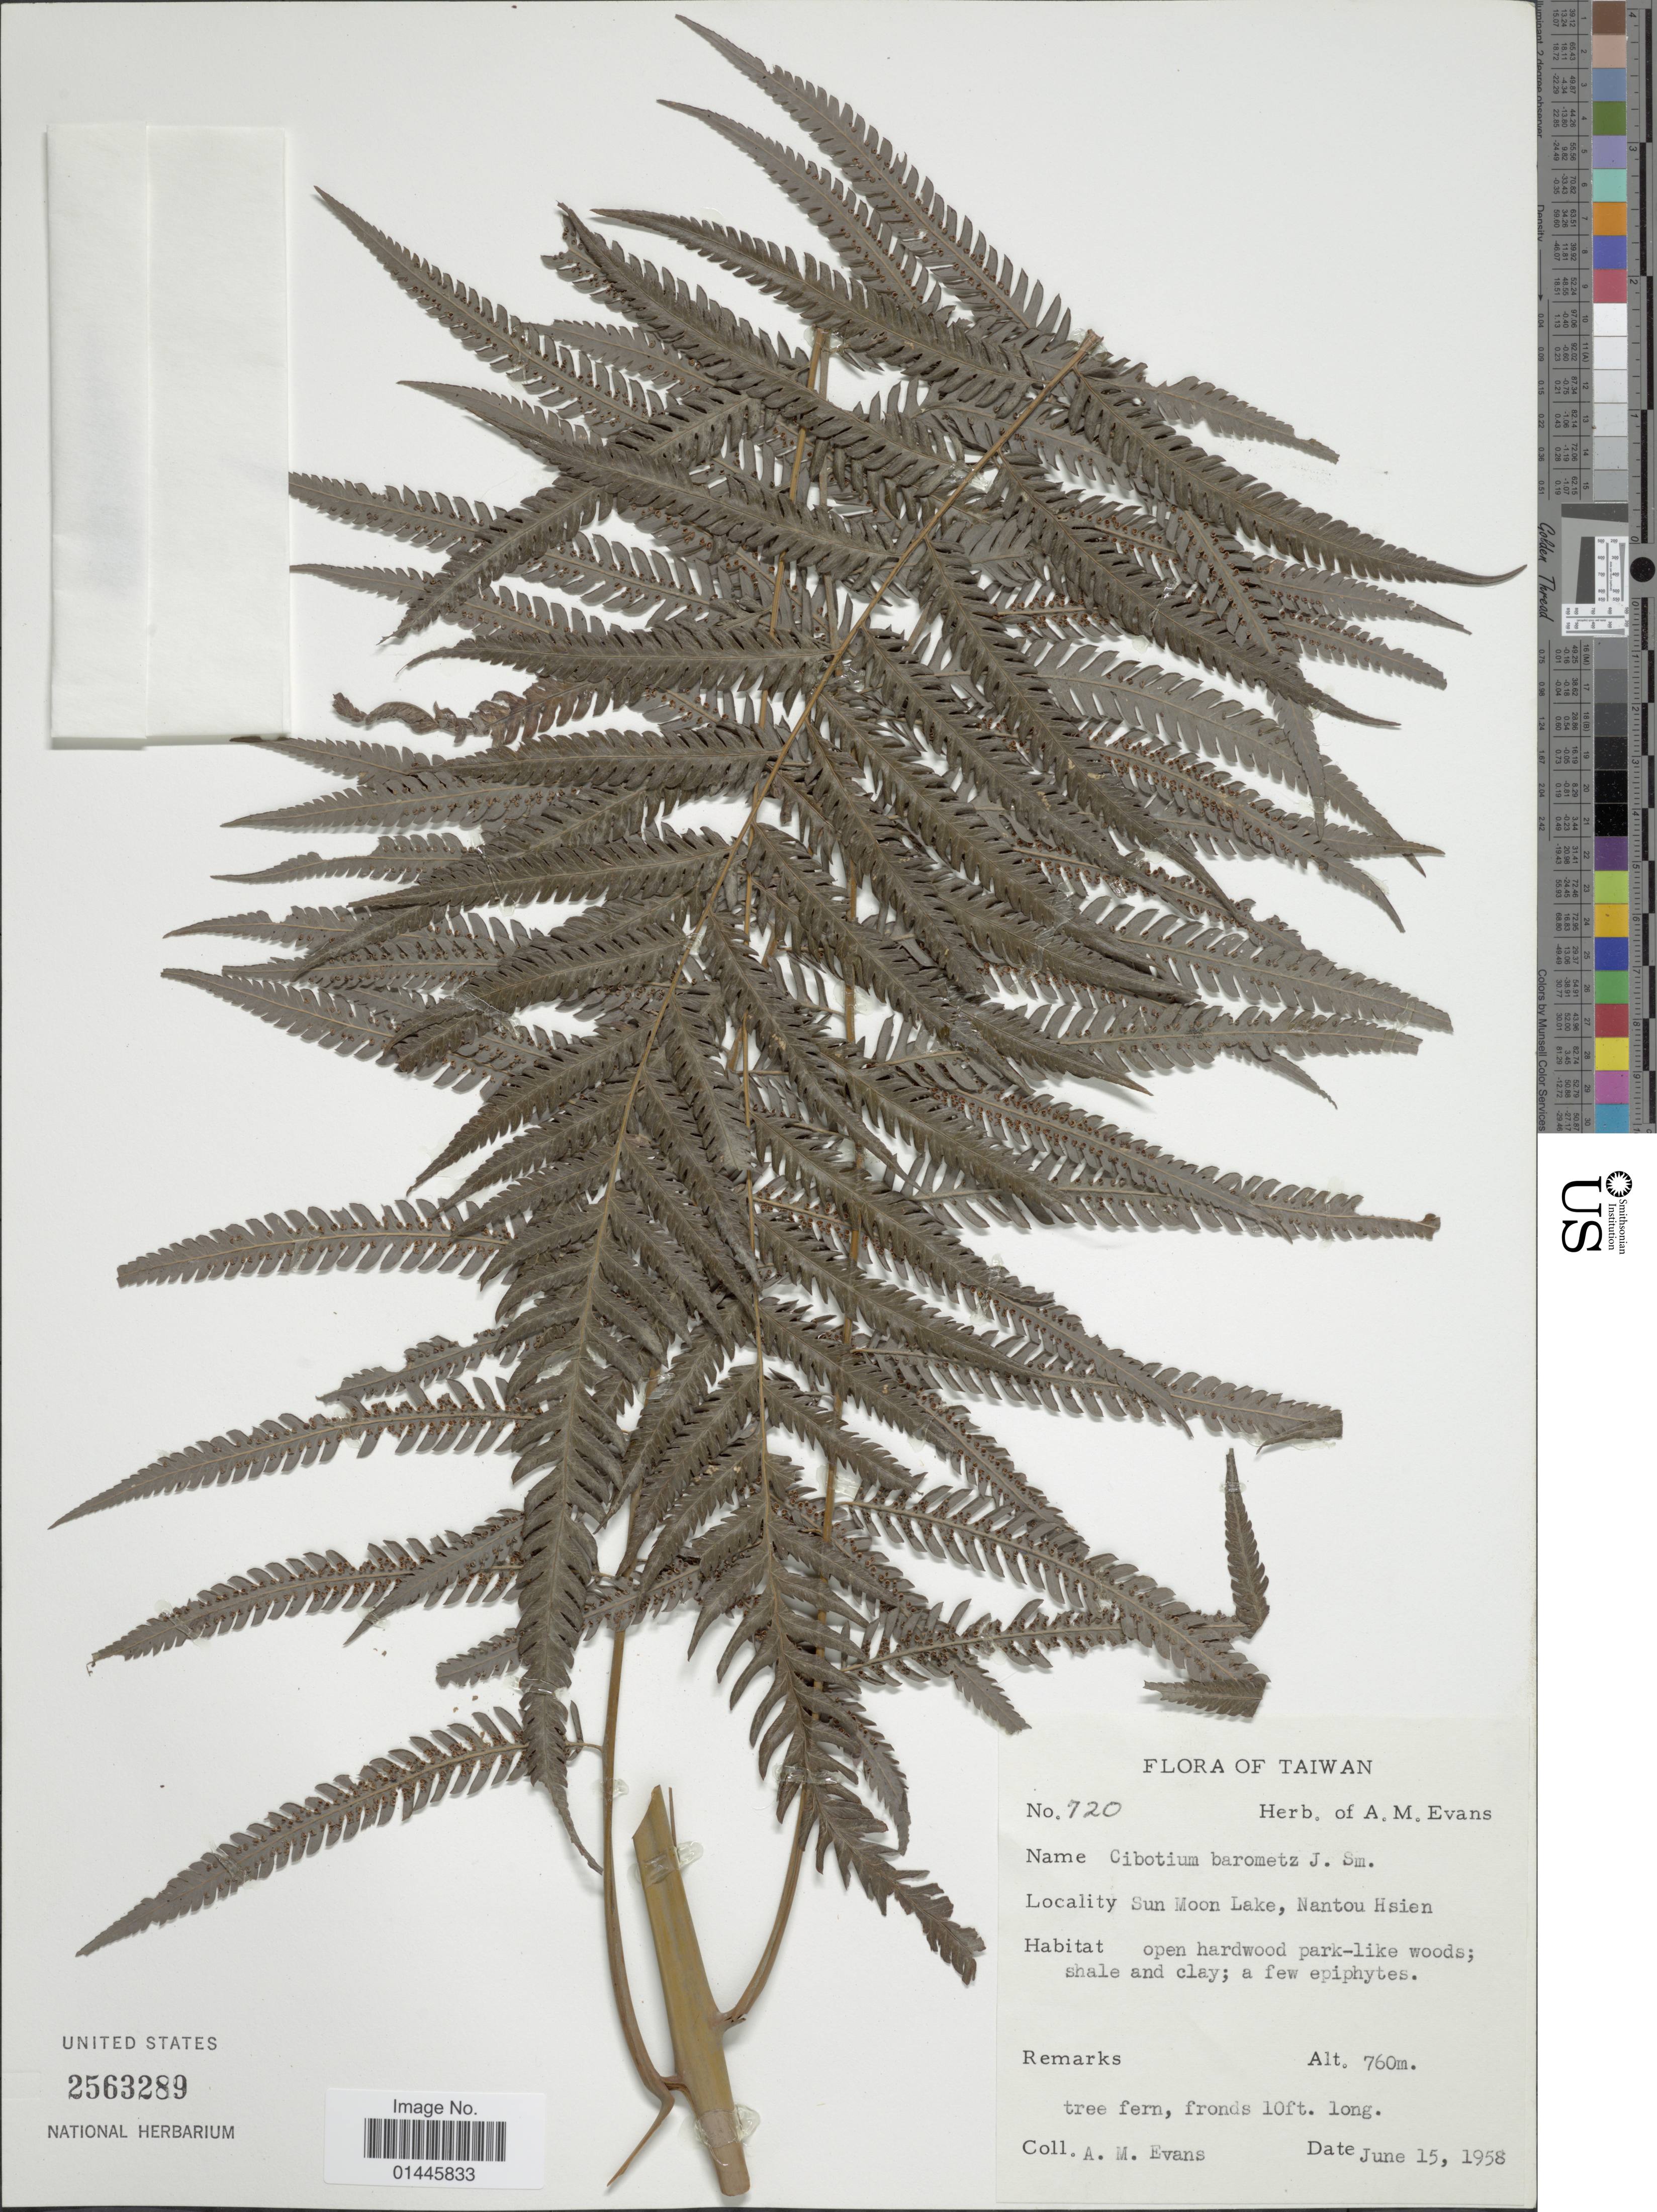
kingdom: Plantae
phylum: Tracheophyta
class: Polypodiopsida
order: Cyatheales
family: Cibotiaceae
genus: Cibotium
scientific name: Cibotium barometz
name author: (L.) J. Sm.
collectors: A. M. Evans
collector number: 720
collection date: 1958-06-15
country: Taiwan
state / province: Nantou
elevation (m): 760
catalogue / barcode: US 2563289